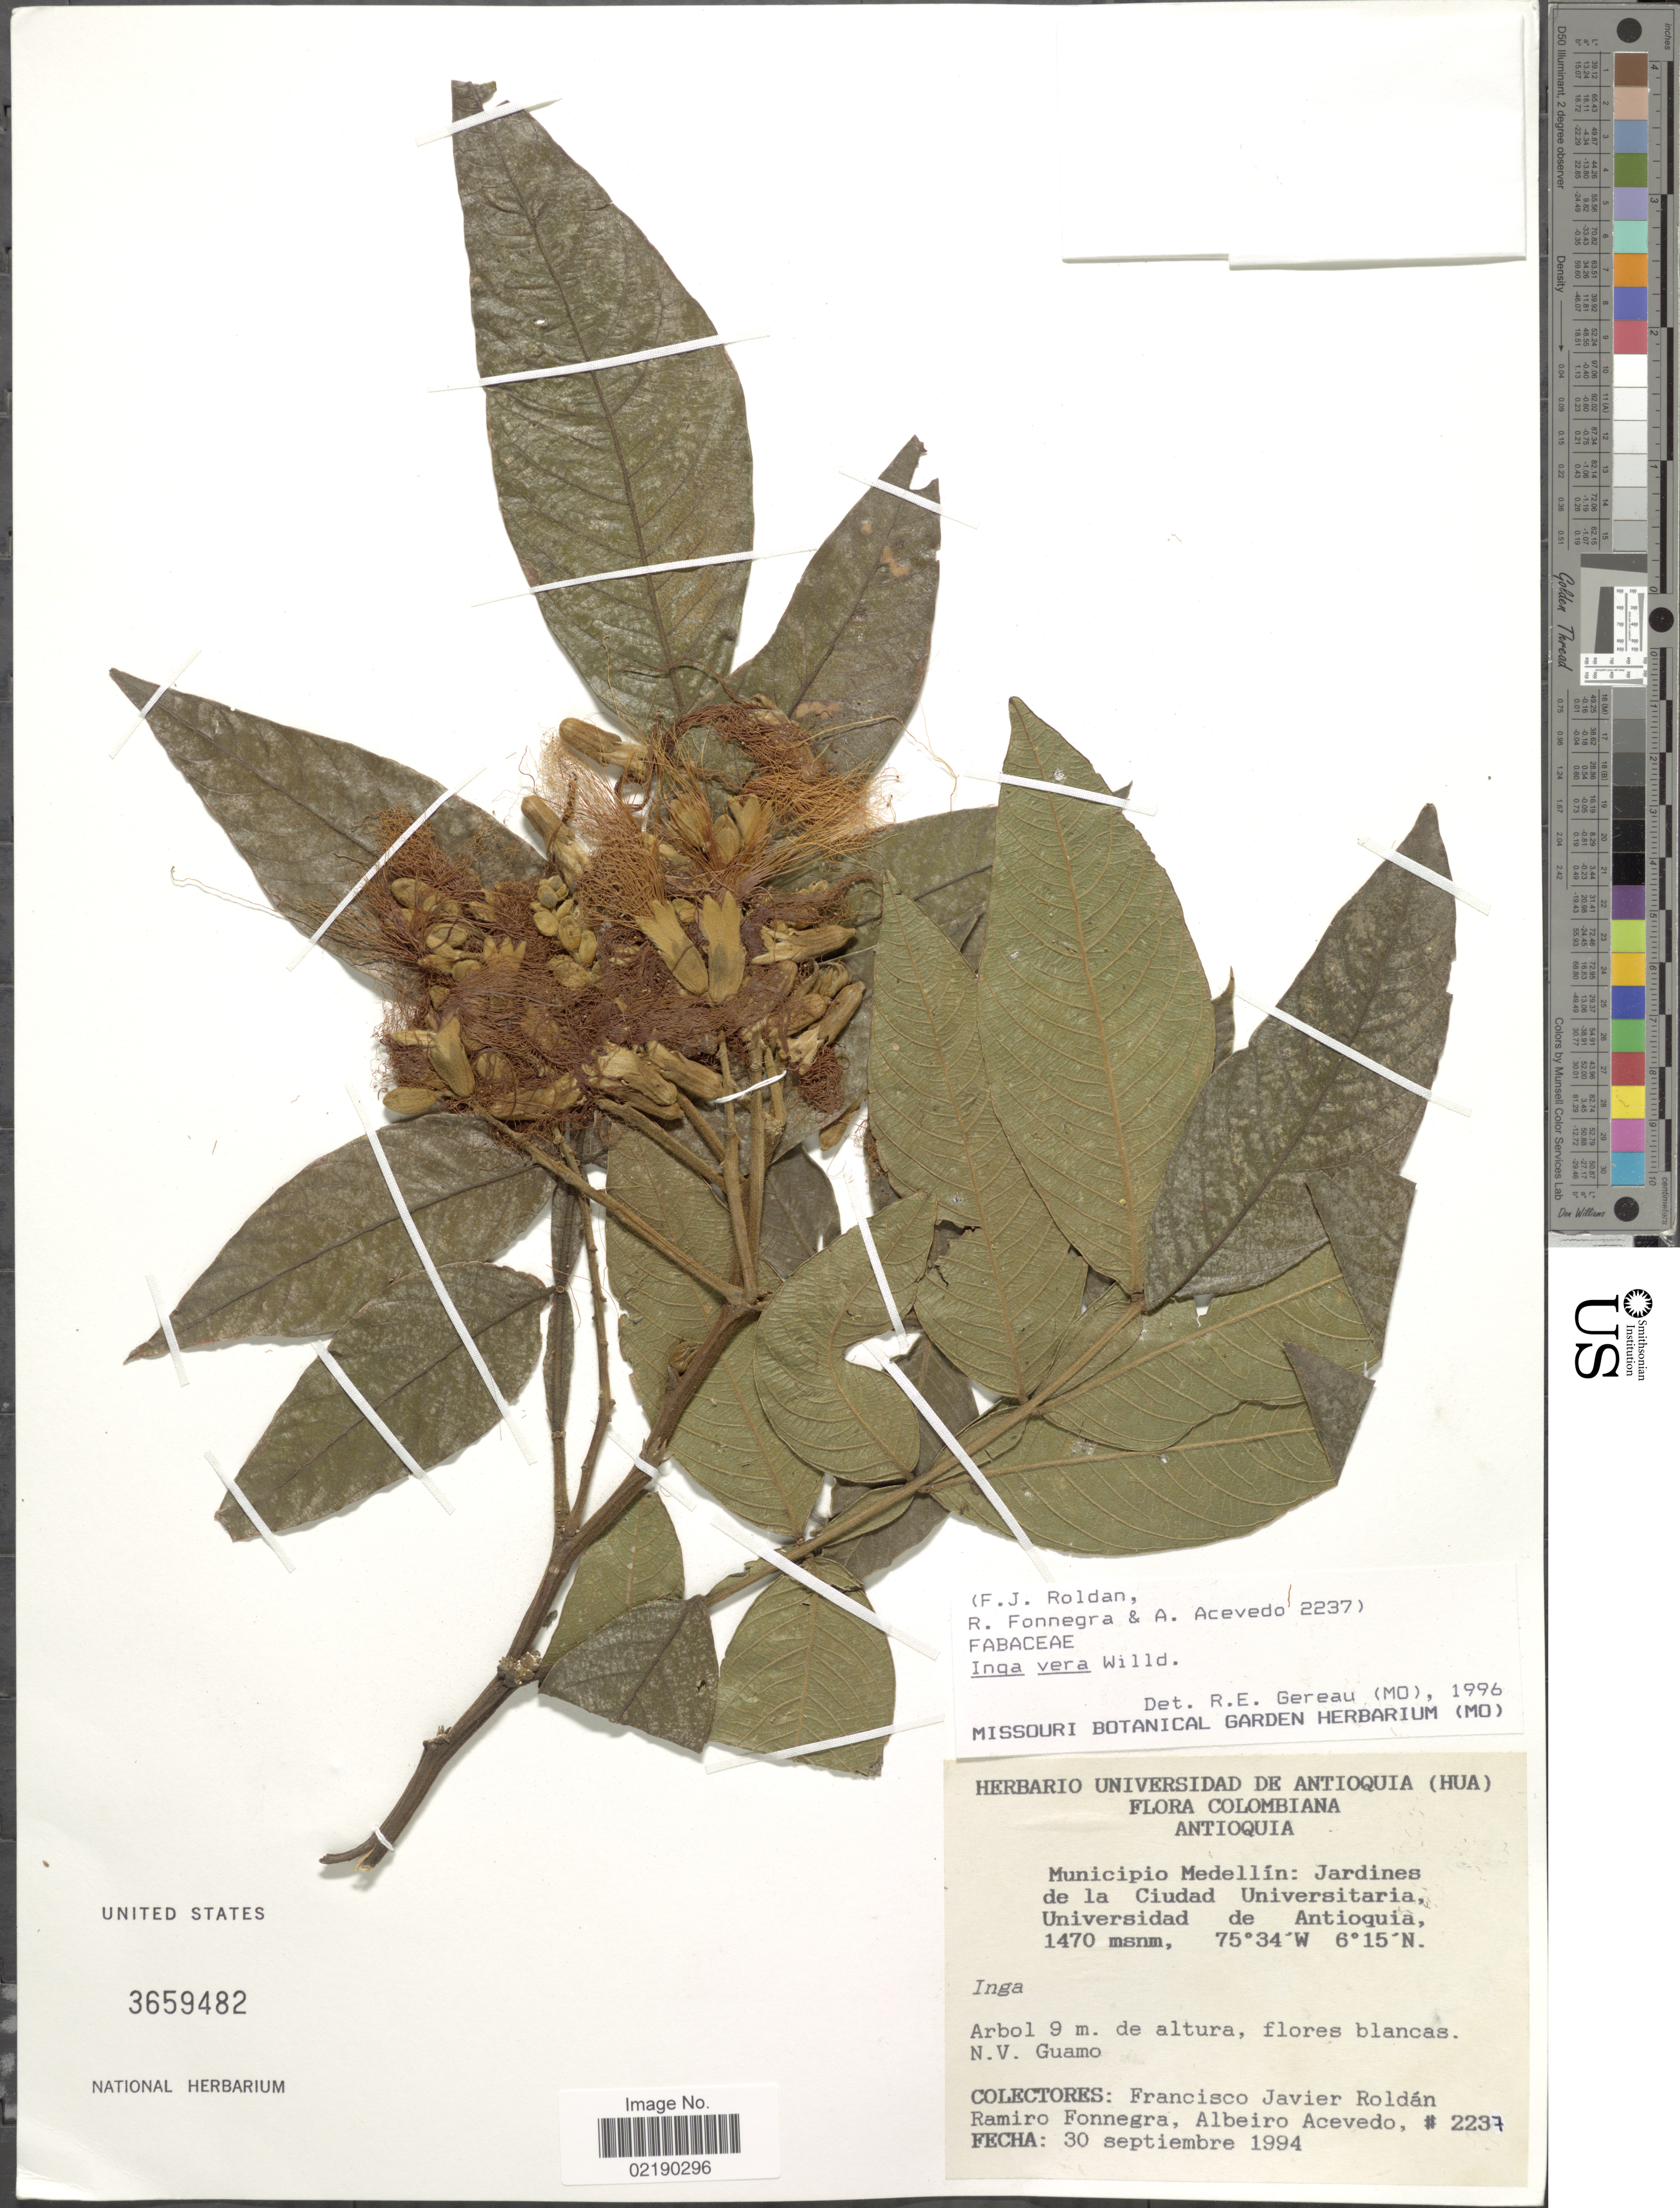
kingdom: Plantae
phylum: Tracheophyta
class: Magnoliopsida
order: Fabales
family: Fabaceae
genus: Inga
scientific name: Inga vera subsp. vera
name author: Willd.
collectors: F. J. Roldán, R. Fonnegra G. & A. Acevedo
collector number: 2237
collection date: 1994-09-30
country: Colombia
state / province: Antioquia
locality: Colombiana. Municipio Medellin: Jardines de la Ciudad Universitaria, Universidad de Antioquia.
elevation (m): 1470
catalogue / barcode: US 3659482